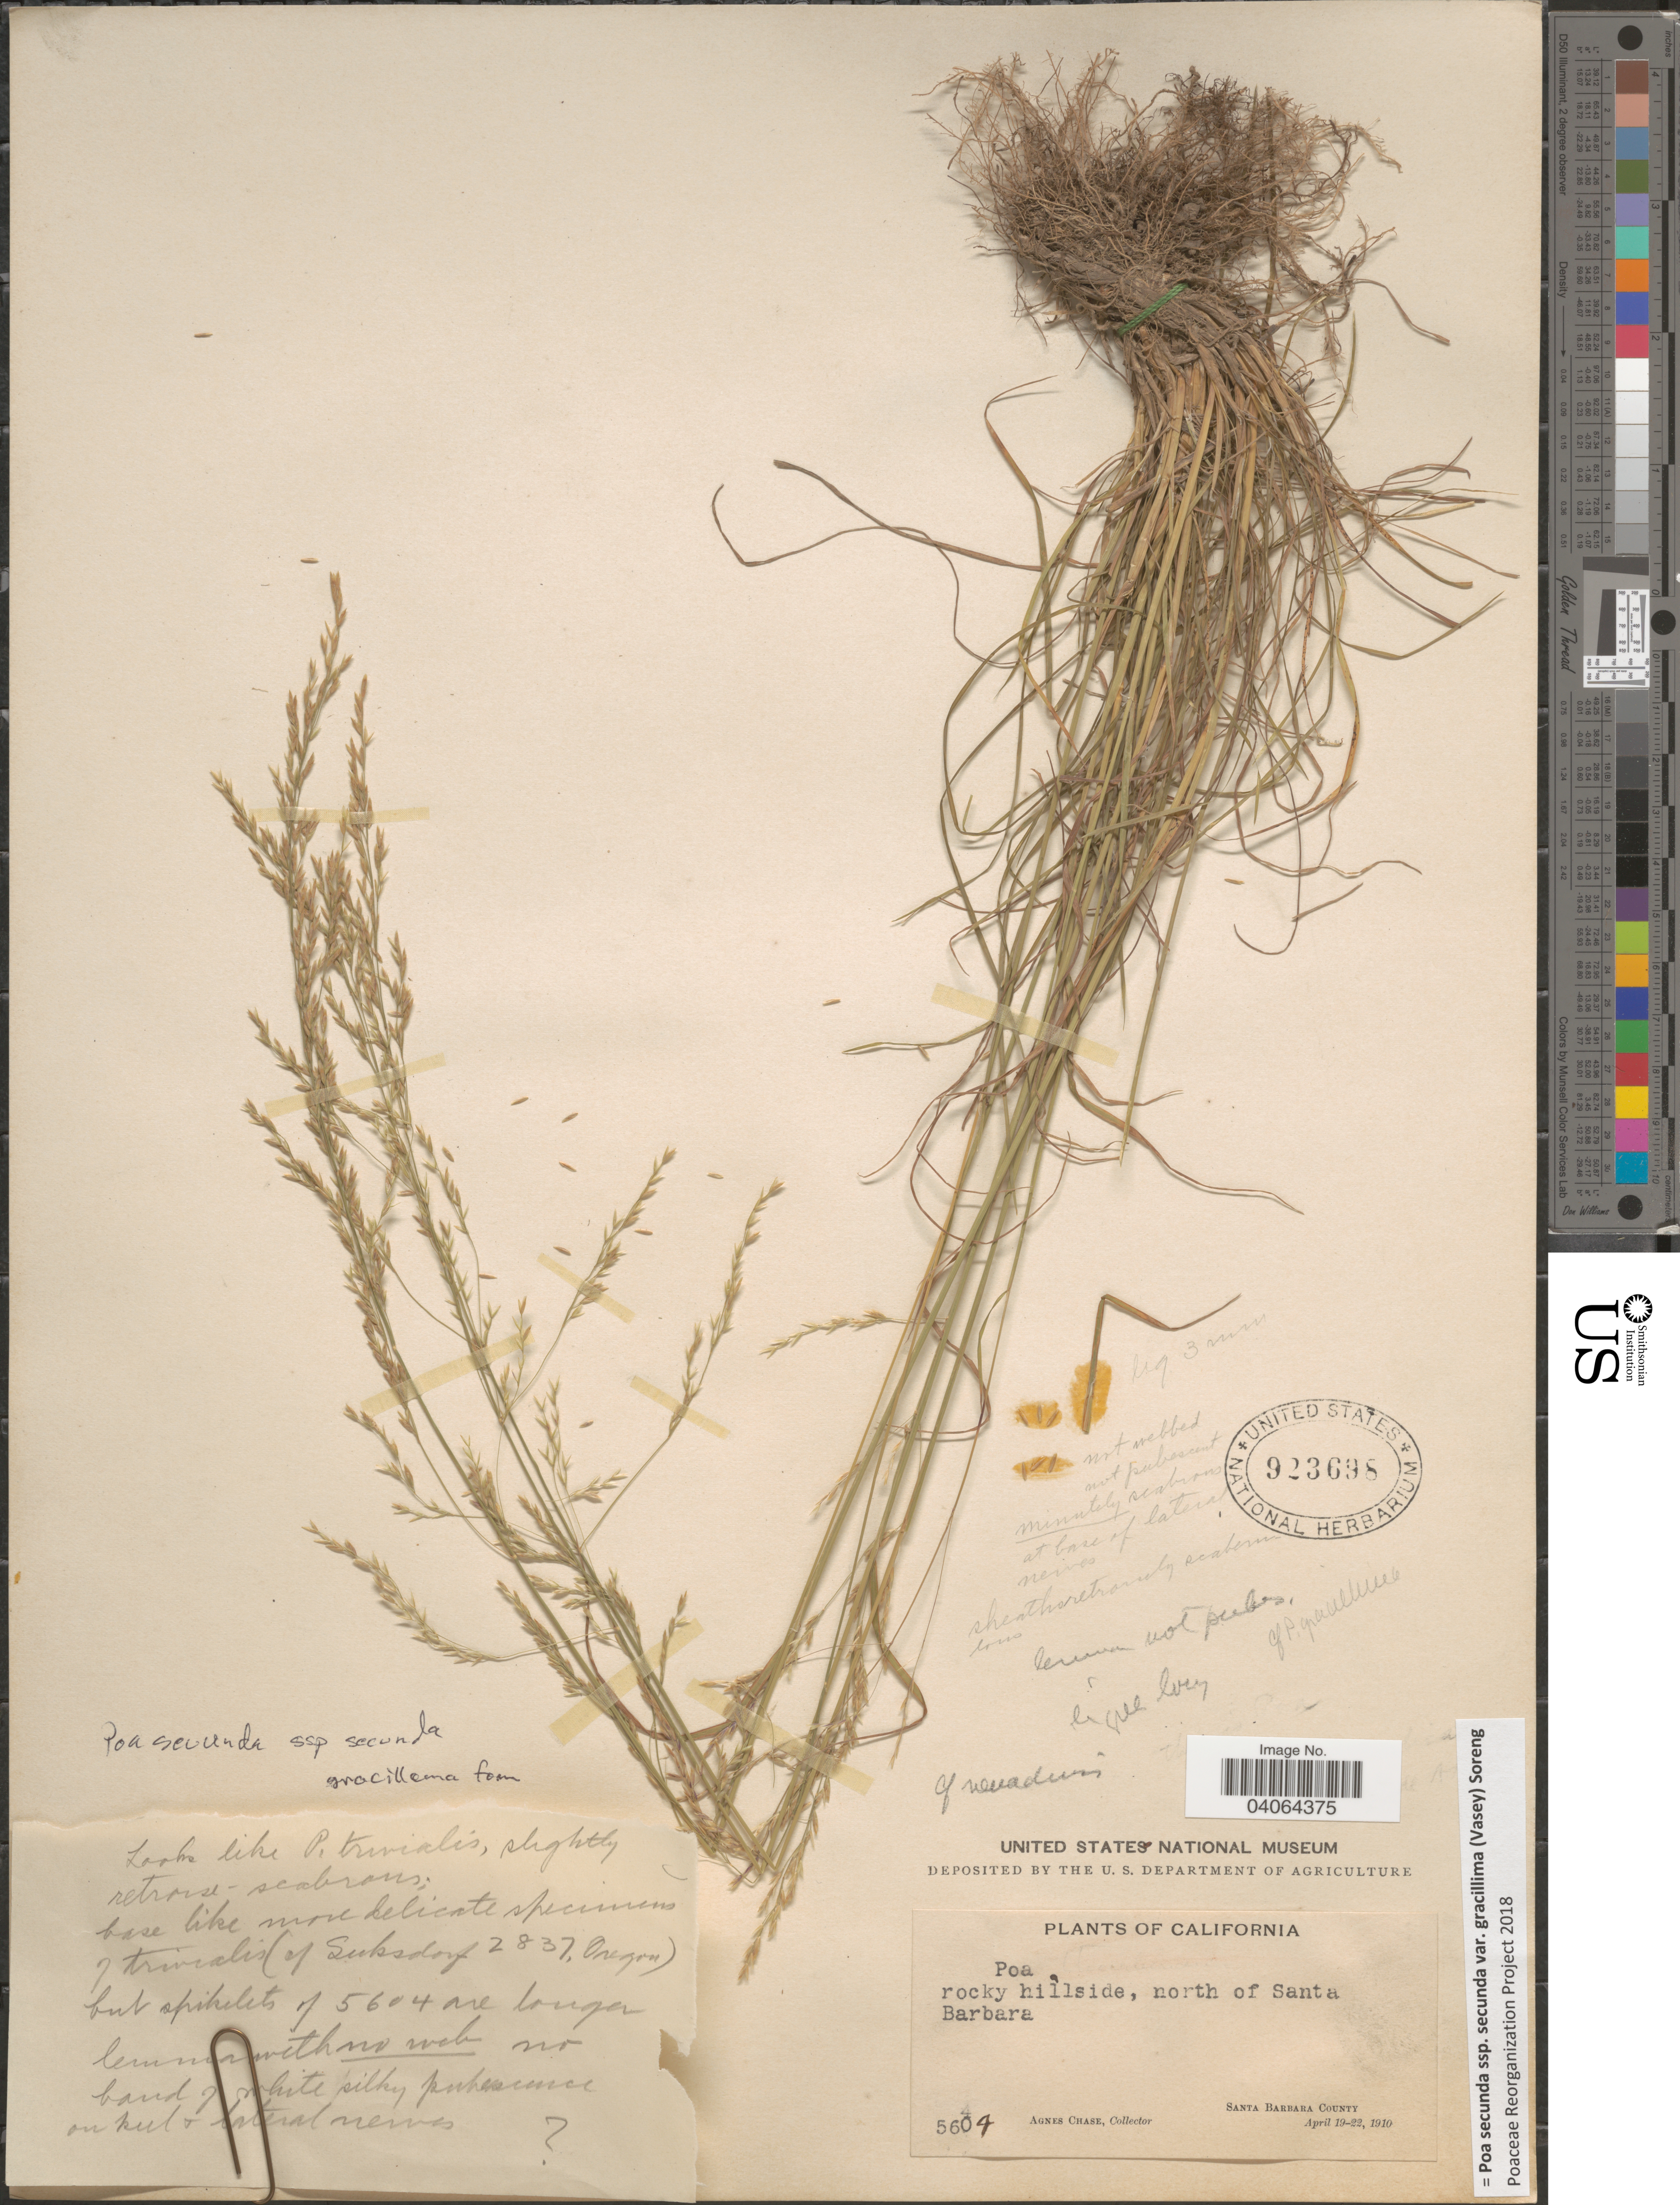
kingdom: Plantae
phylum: Tracheophyta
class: Liliopsida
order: Poales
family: Poaceae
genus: Poa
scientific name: Poa secunda subsp. secunda var. gracillima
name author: (Vasey) Soreng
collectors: A. Chase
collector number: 5604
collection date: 1910-04-19/1910-04-22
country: United States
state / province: California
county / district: Santa Barbara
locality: Rocky hillside, north of Santa Barbara. Santa Barbara County.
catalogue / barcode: US 923698